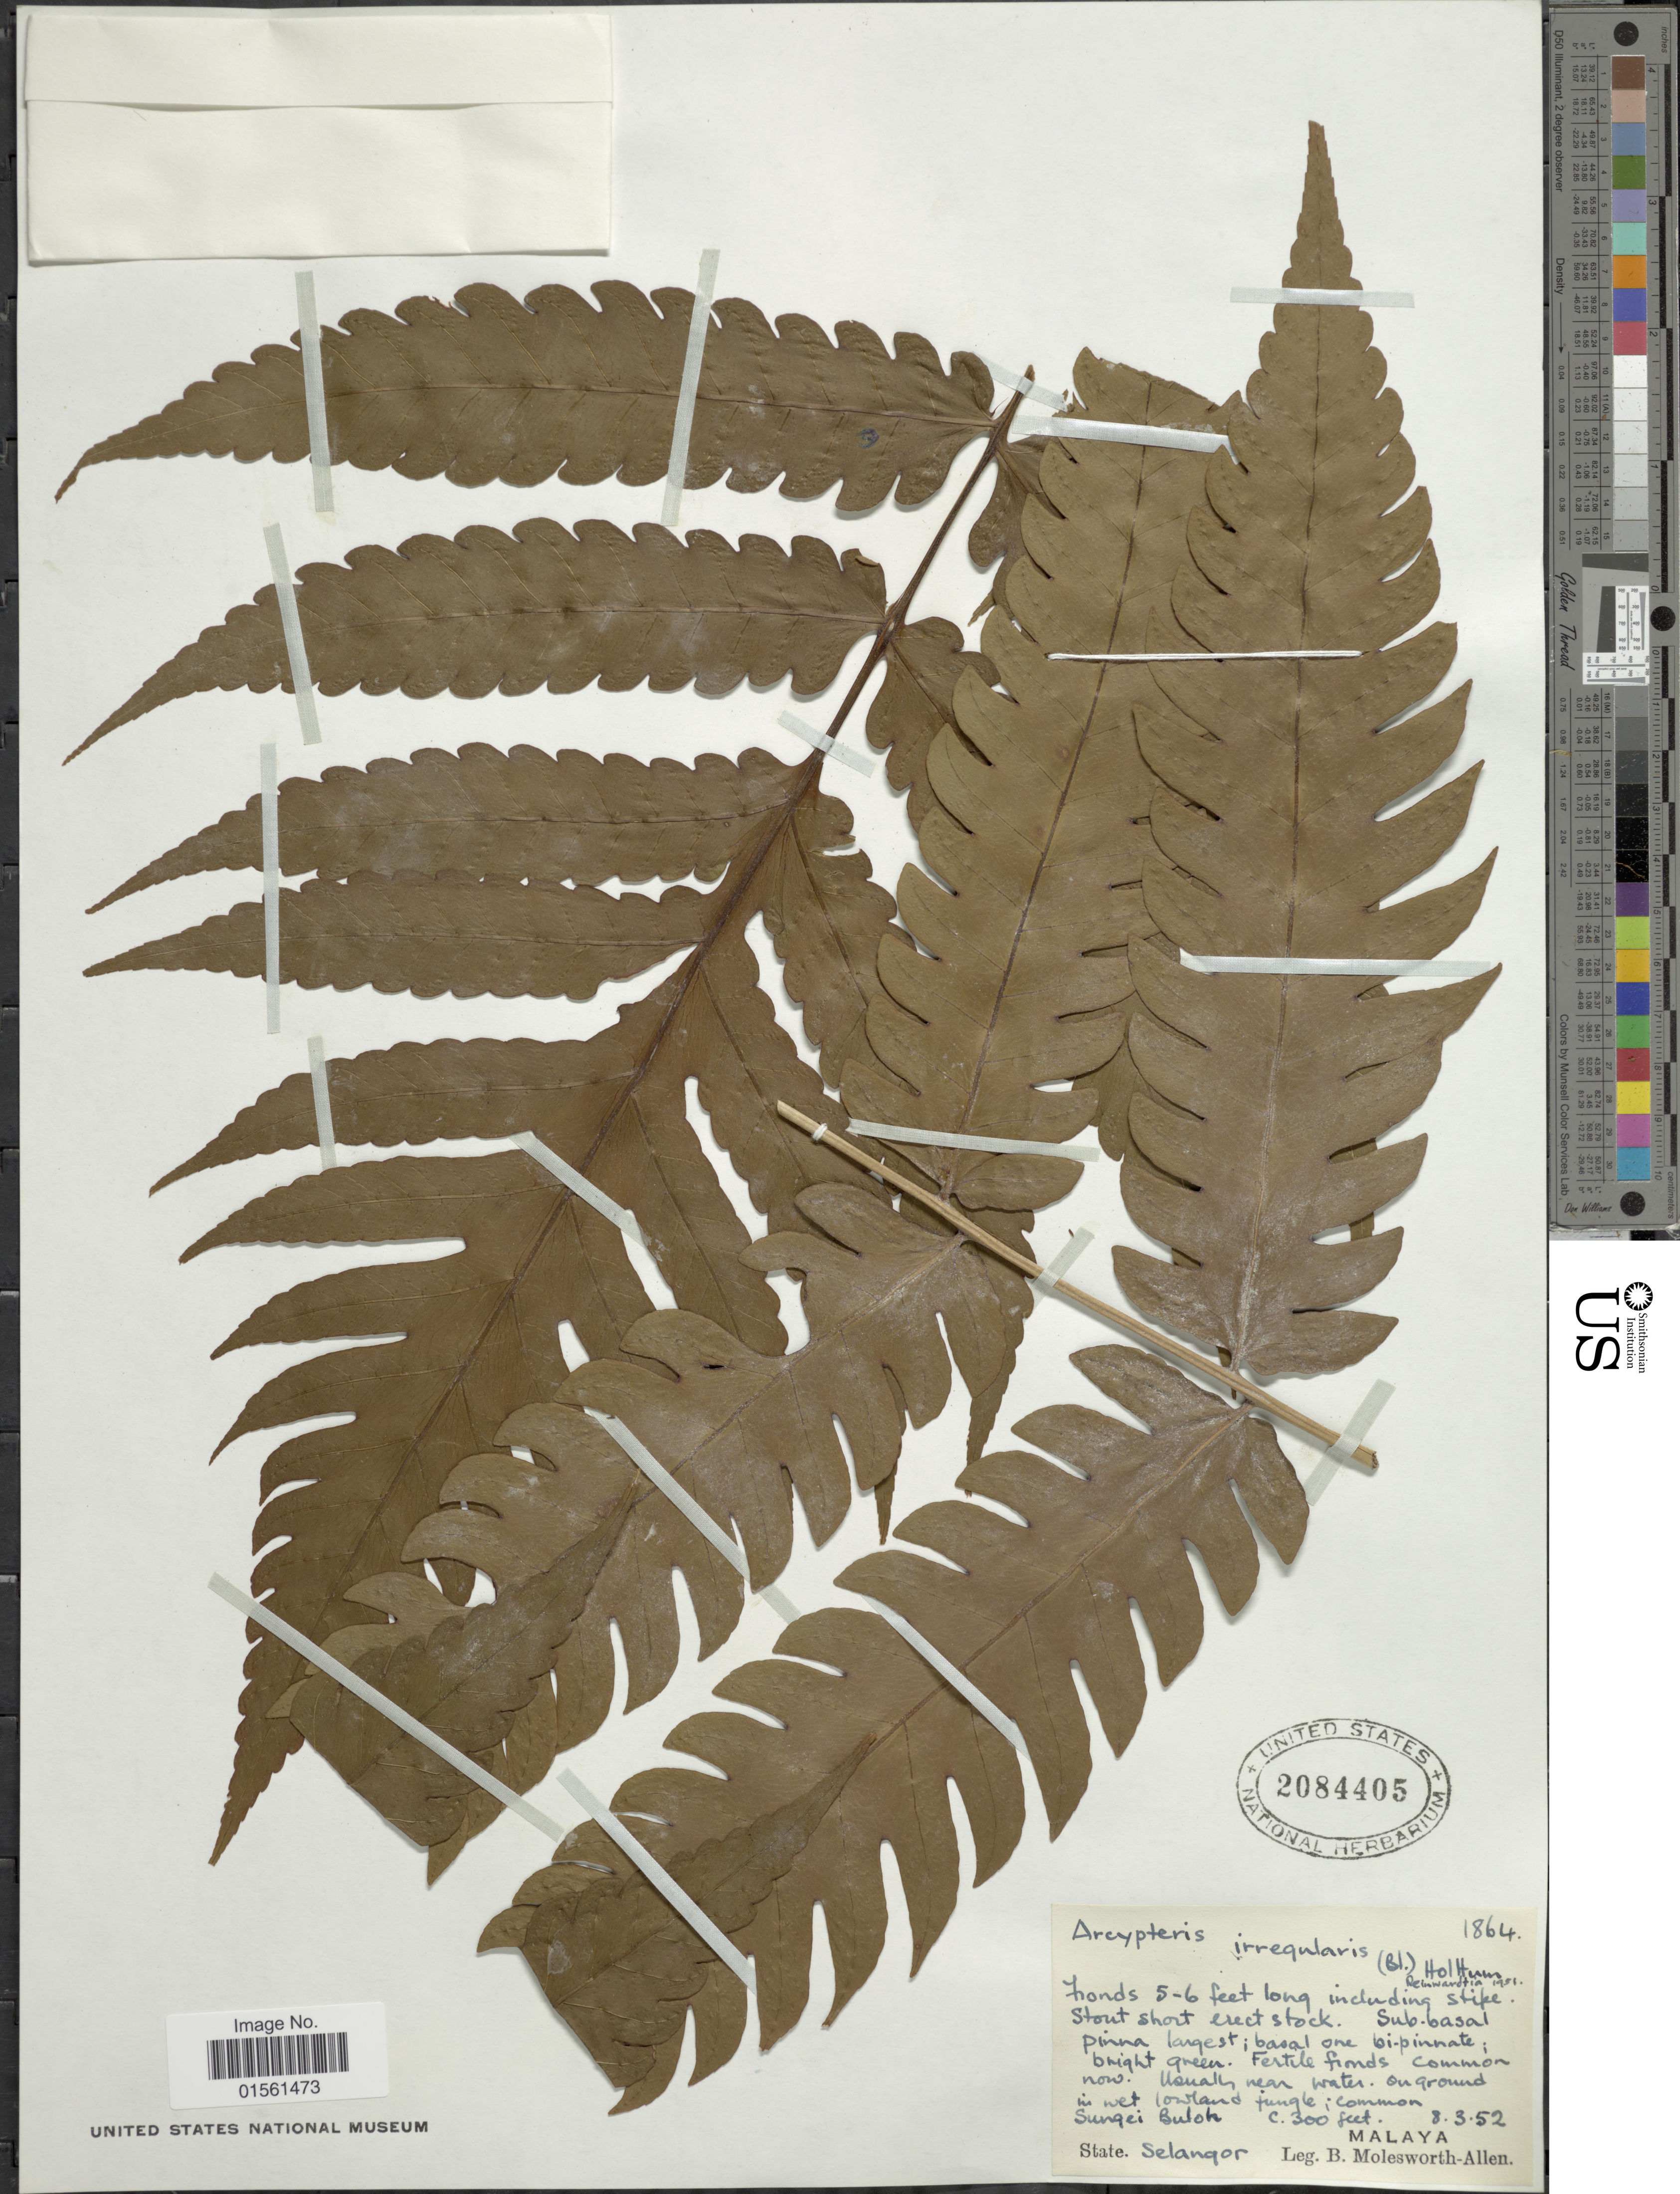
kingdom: Plantae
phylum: Tracheophyta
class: Polypodiopsida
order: Polypodiales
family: Dryopteridaceae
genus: Pleocnemia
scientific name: Pleocnemia irregularis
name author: (C. Presl) Holttum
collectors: B. E. G. Molesworth-Allen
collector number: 1864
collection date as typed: Transcribed d/m/y: 8/3/52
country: Malaysia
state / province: Selangor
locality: Sungei Buloh, State. Selangor.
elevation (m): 91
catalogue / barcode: US 2084405